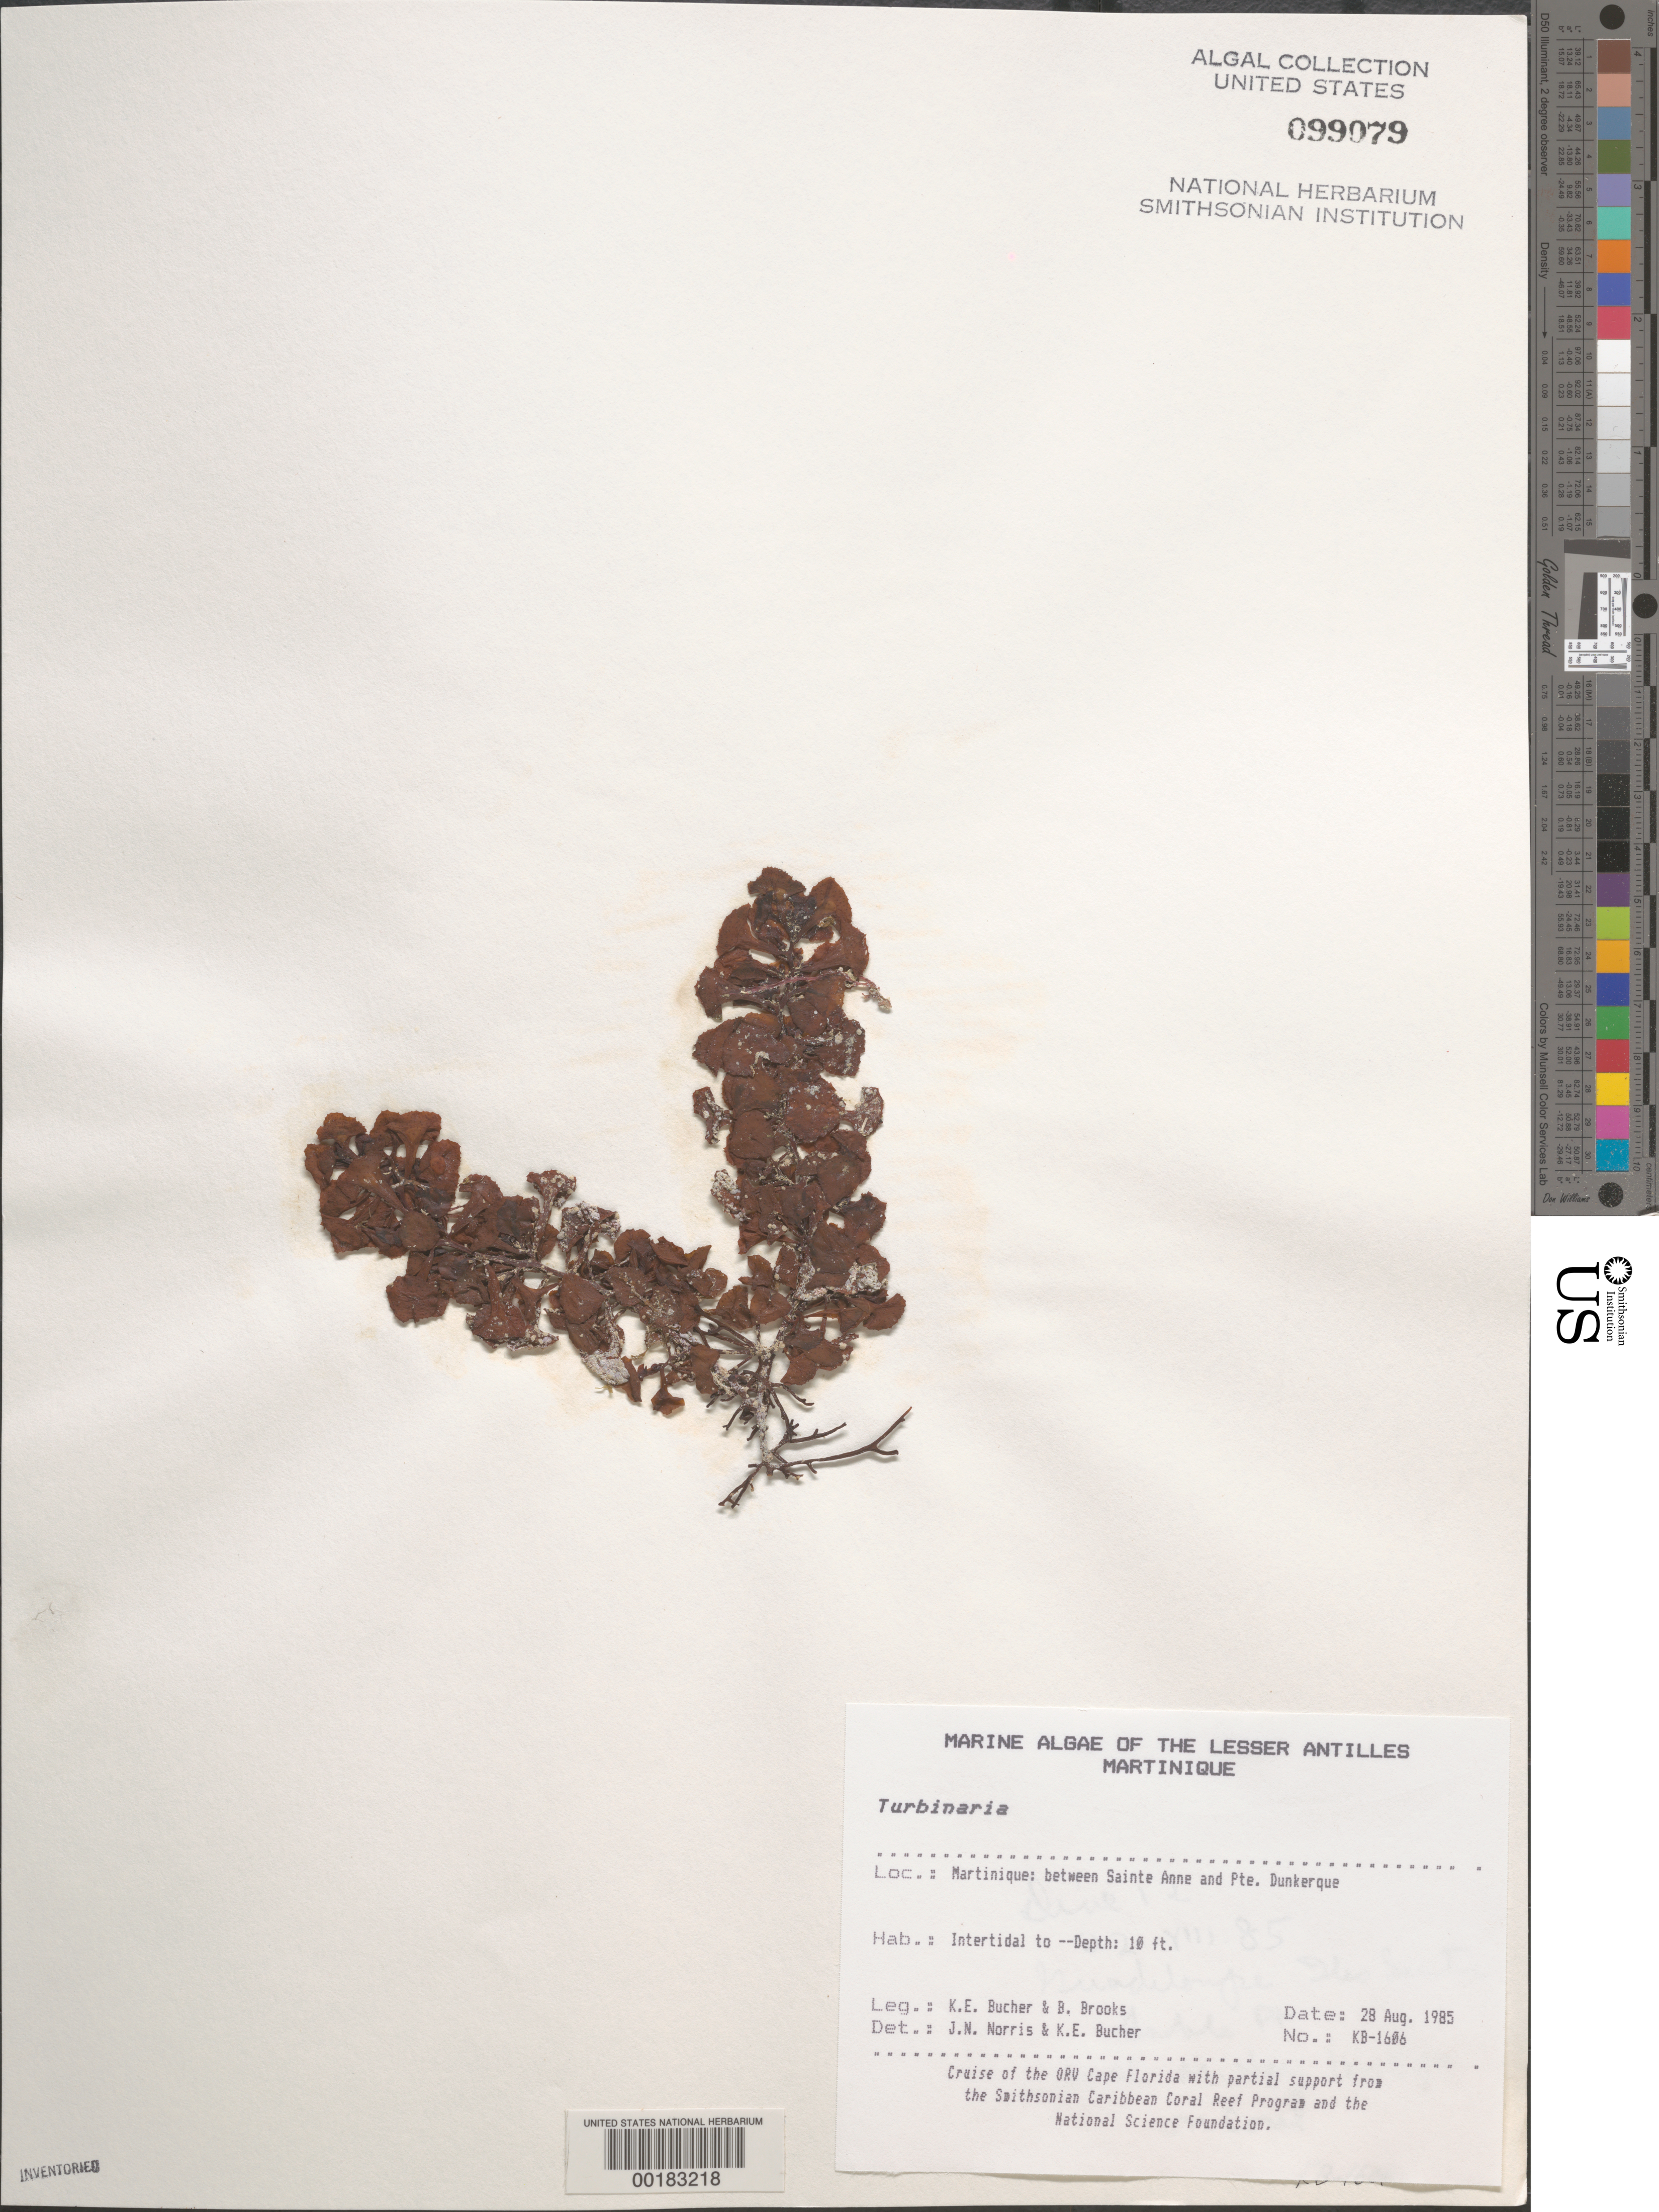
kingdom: Chromista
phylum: Ochrophyta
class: Phaeophyceae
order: Fucales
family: Sargassaceae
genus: Turbinaria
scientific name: Turbinaria sp.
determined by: Norris, J. N.; Bucher, K. E.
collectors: K. E. Bucher & B. Brooks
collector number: Kb-1606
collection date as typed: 28 Aug 1985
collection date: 1985-08-28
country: Martinique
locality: Between Sainte Anne and Pointe Dunkerque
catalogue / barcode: US 99079